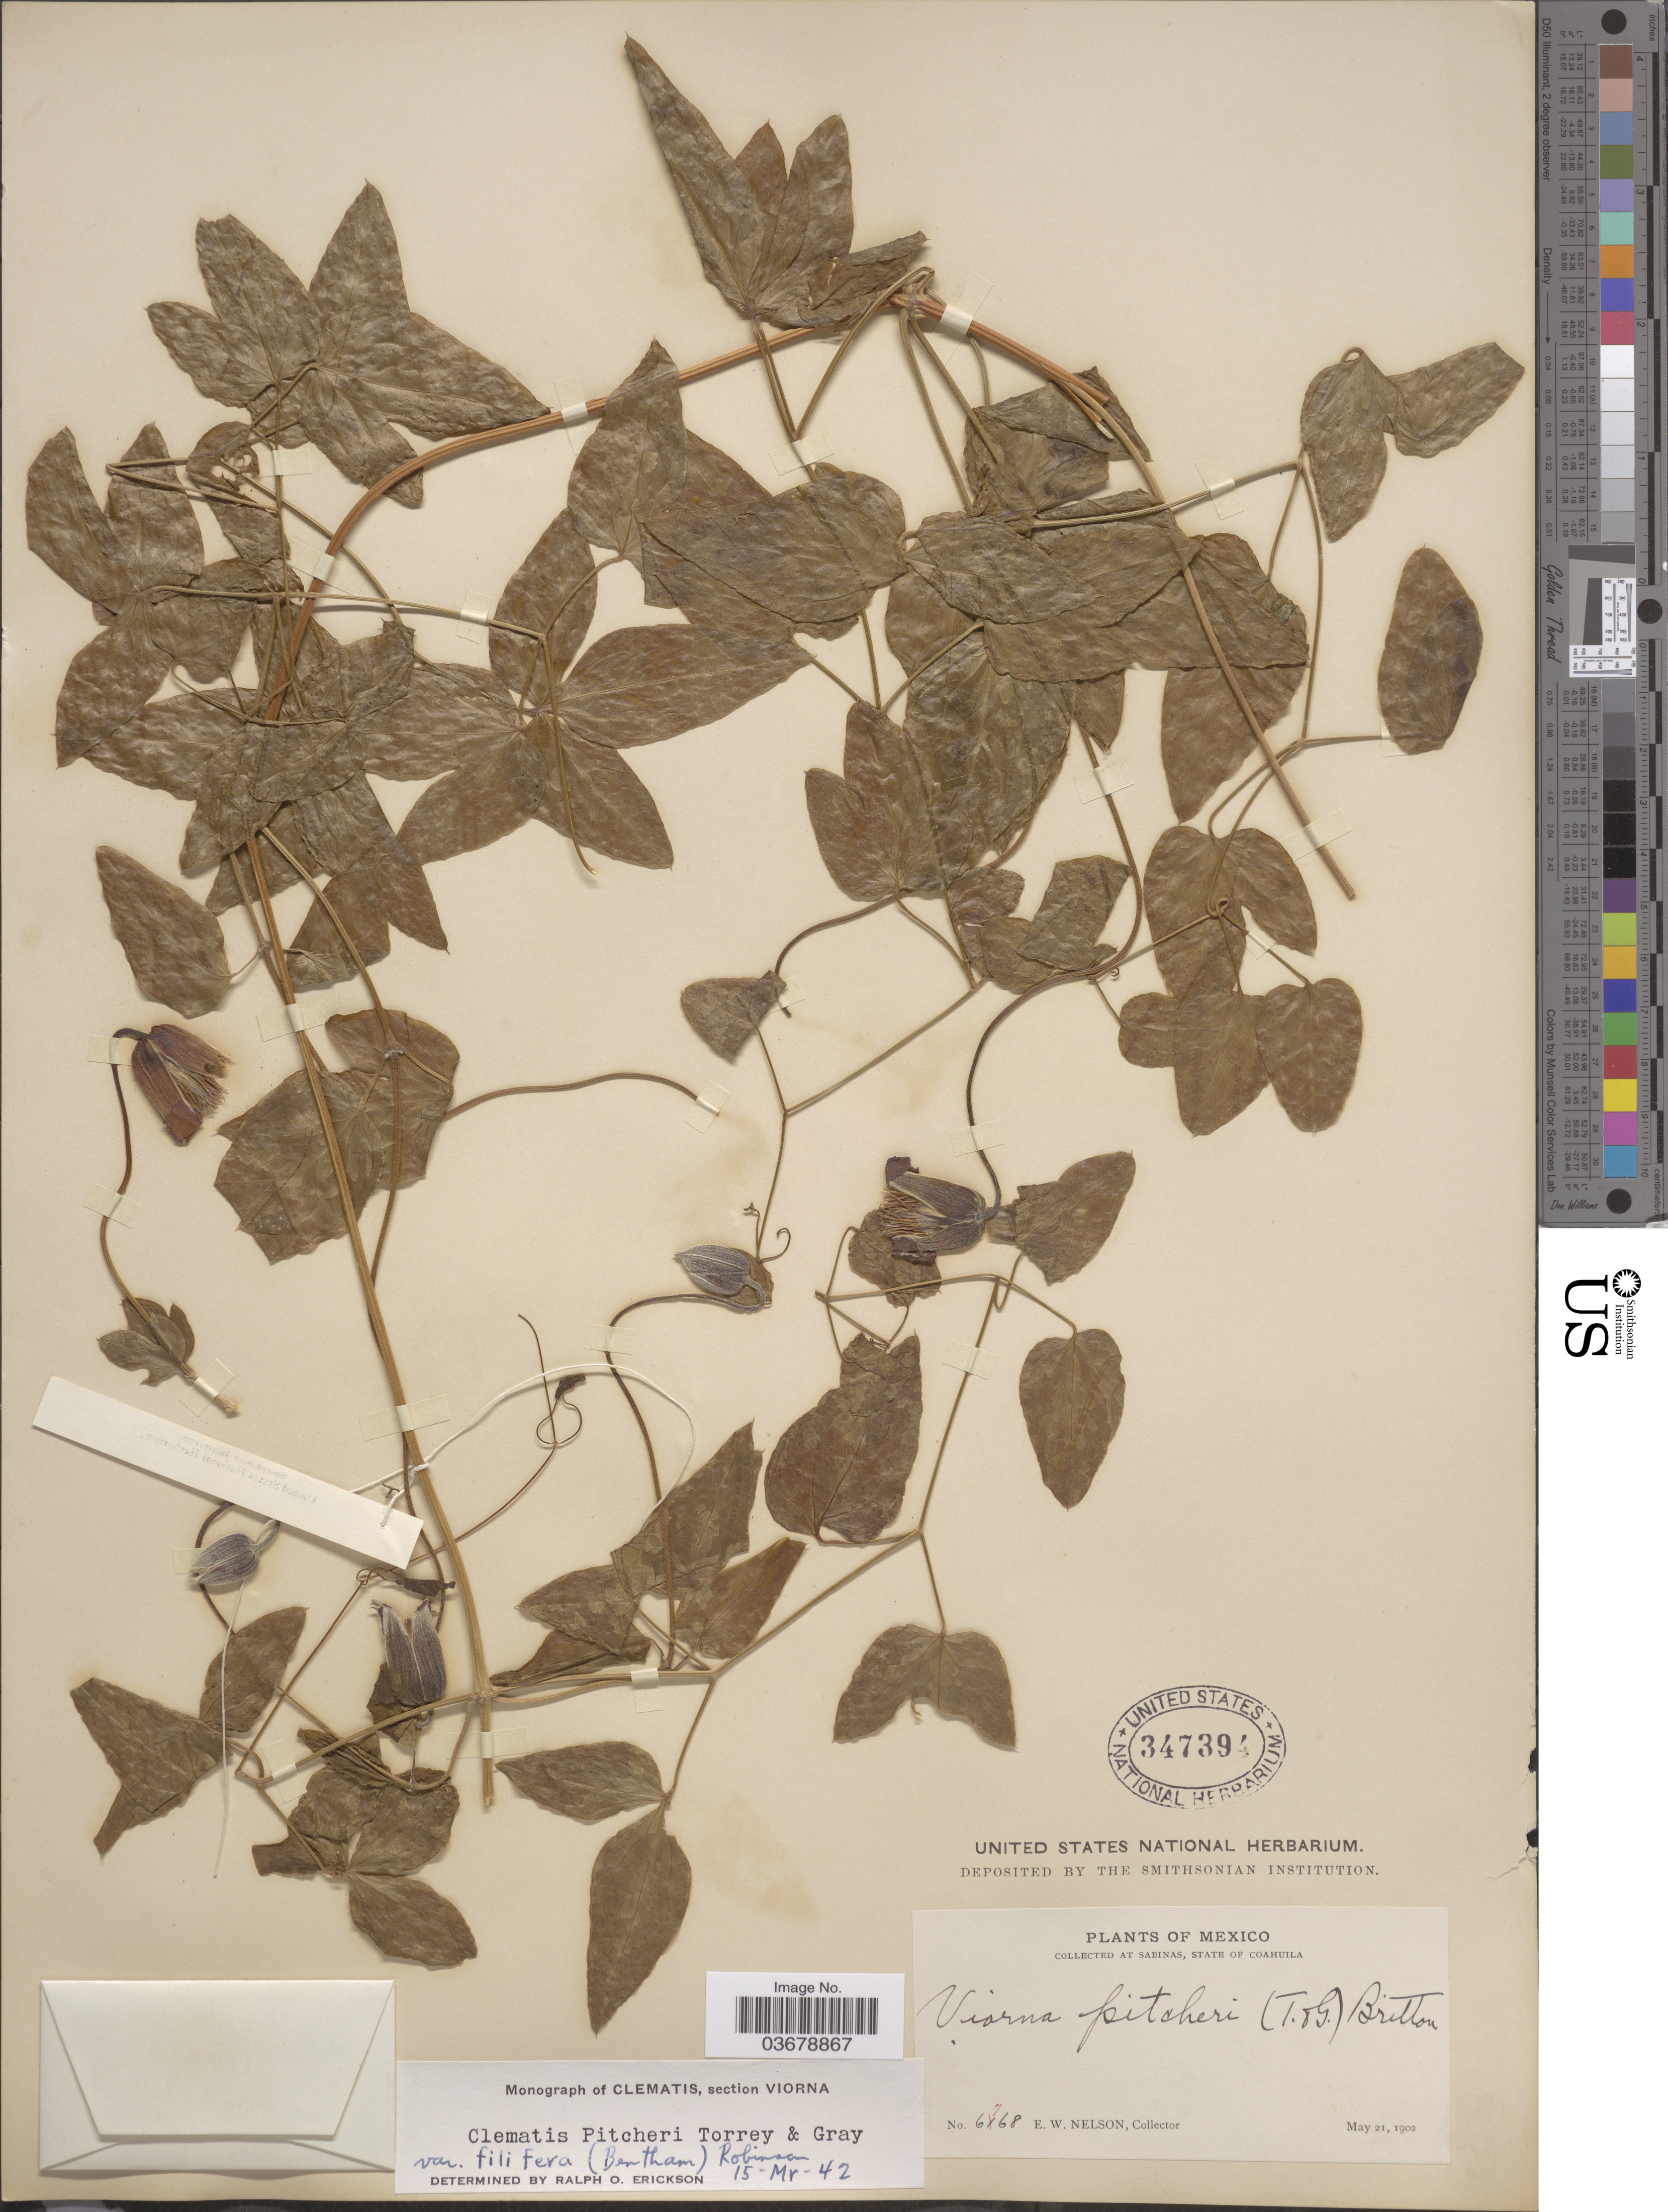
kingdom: Plantae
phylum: Tracheophyta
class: Magnoliopsida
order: Ranunculales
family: Ranunculaceae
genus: Clematis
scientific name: Clematis pitcheri var. filifera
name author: (Benth.) B.L. Rob.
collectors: E. W. Nelson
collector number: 6768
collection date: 1902-05-21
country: Mexico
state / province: Coahuila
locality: At Sabinas.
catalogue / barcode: US 347394